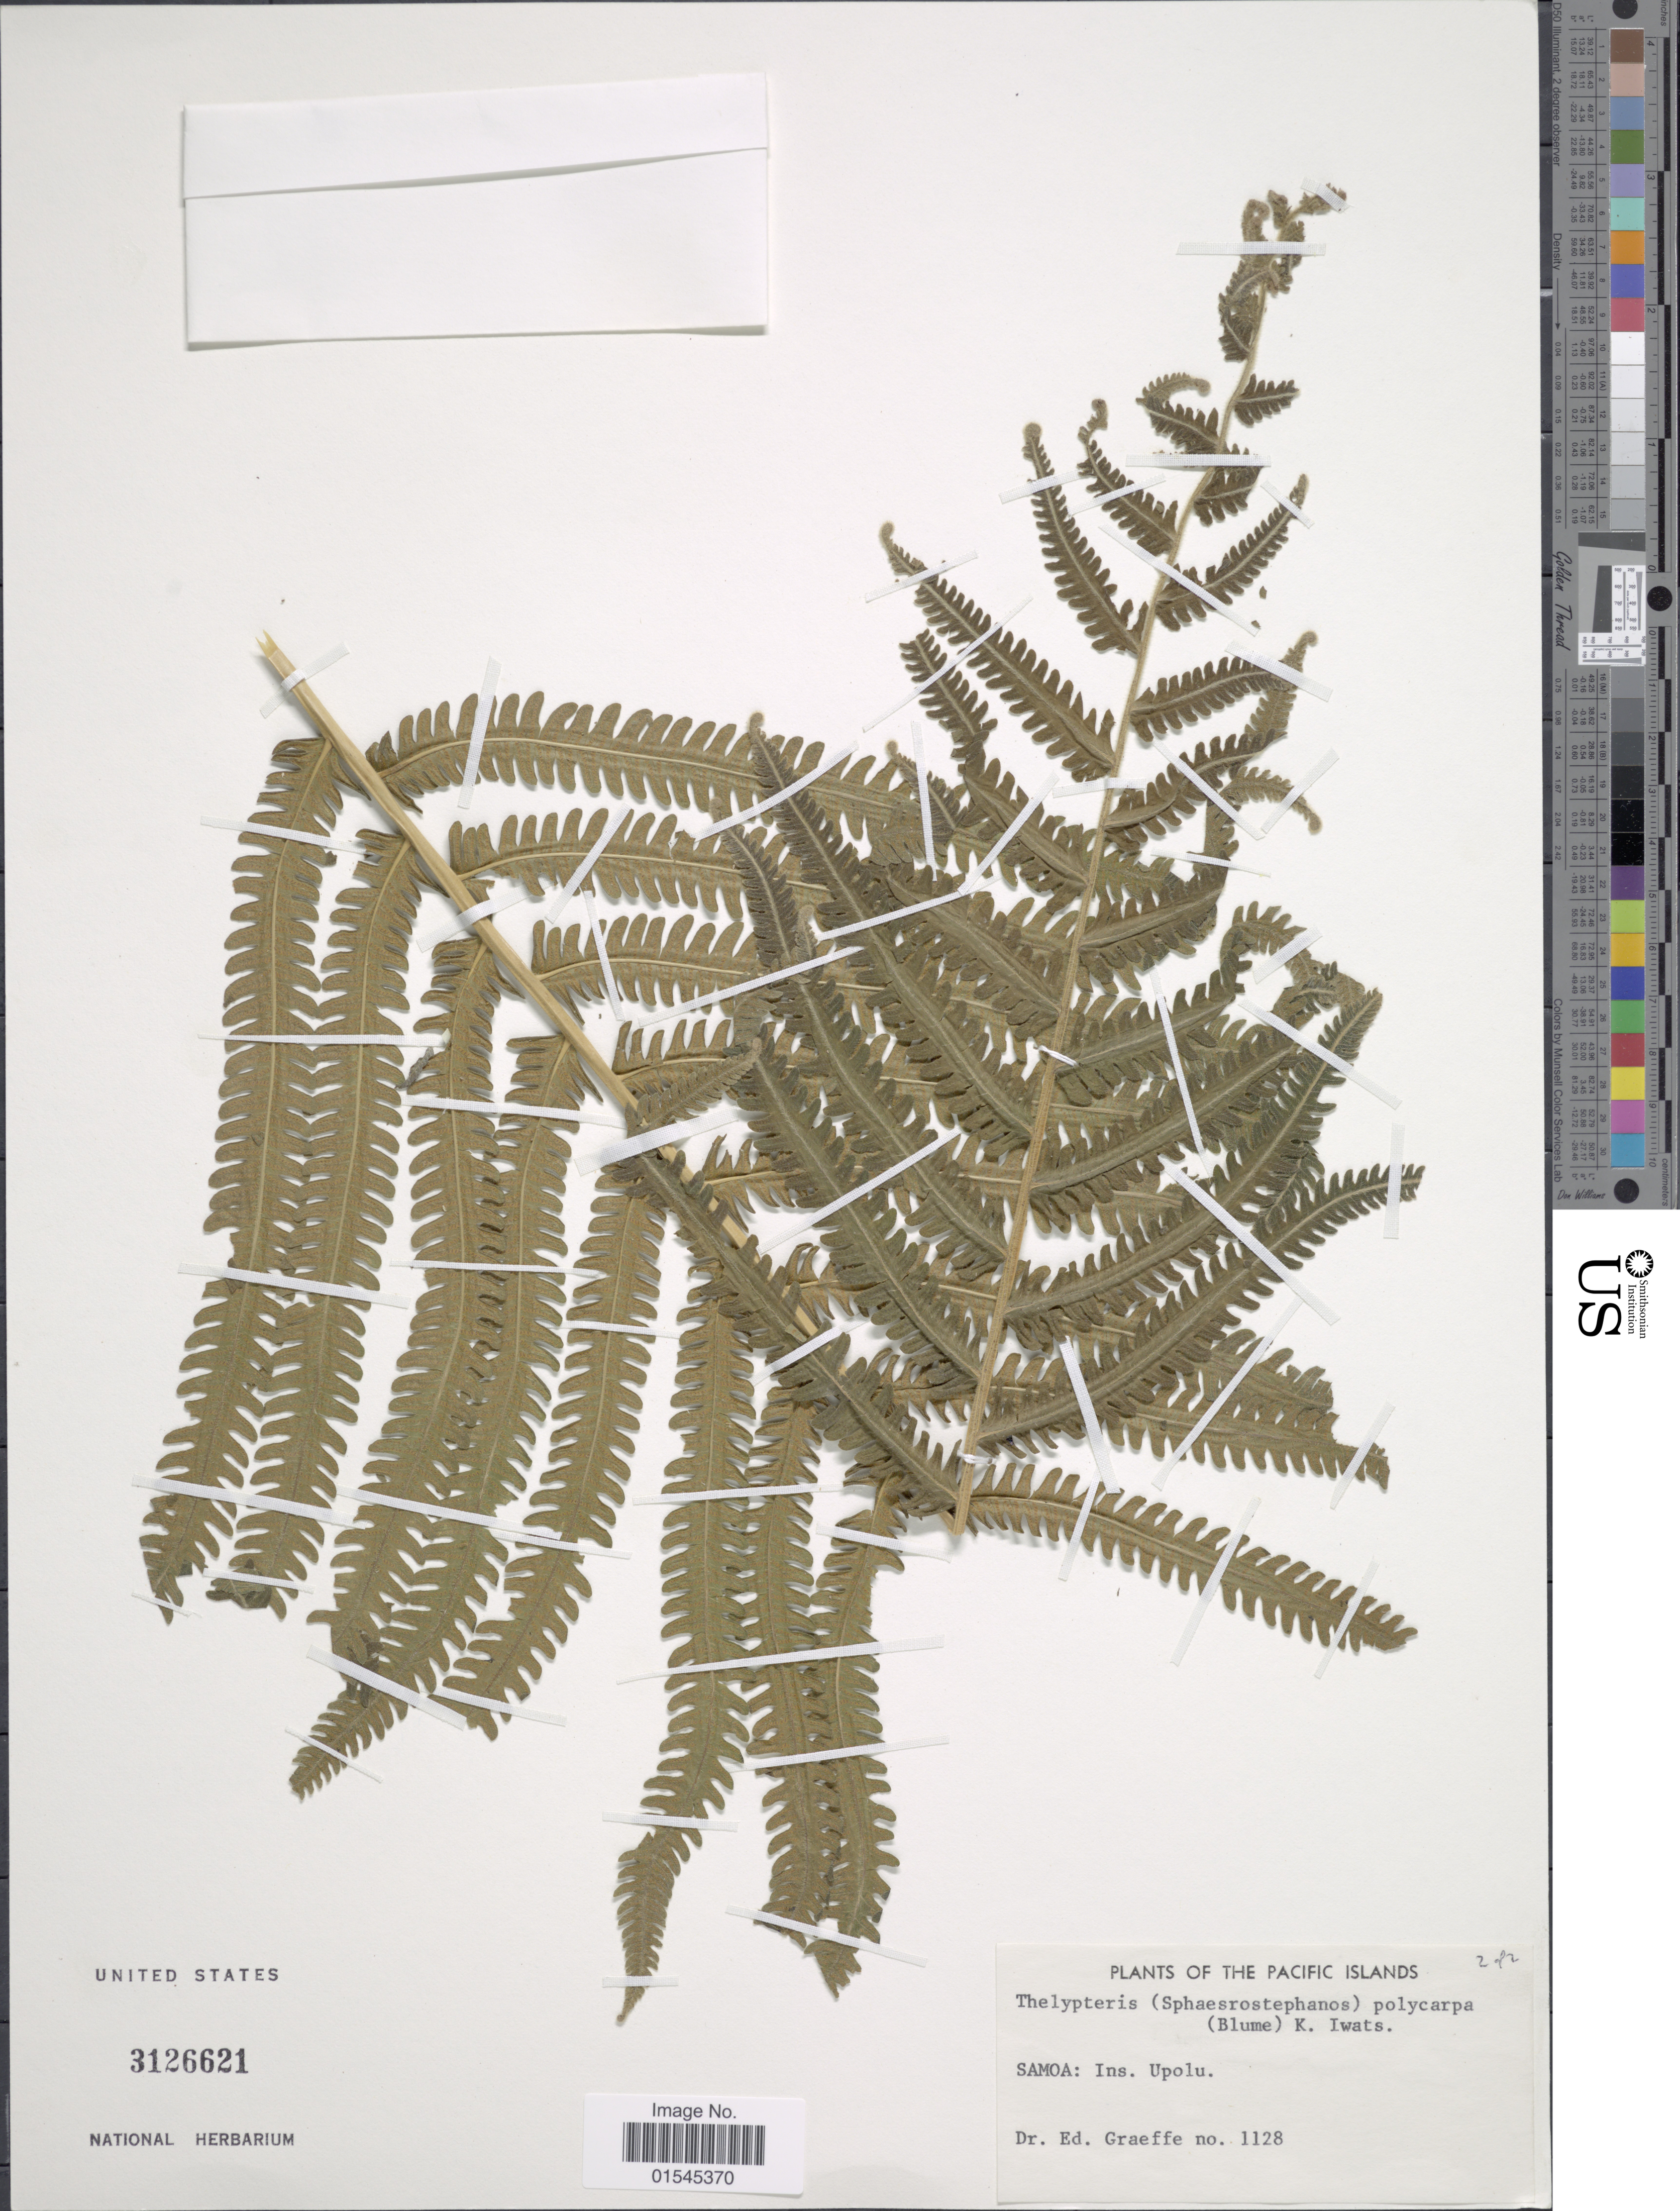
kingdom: Plantae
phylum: Tracheophyta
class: Polypodiopsida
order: Polypodiales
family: Thelypteridaceae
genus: Sphaerostephanos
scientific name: Sphaerostephanos polycarpus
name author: (Blume) Copel.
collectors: E. Graeffe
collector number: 1128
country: Samoa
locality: Samoa: Ins. Upolu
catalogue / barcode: US 3126621